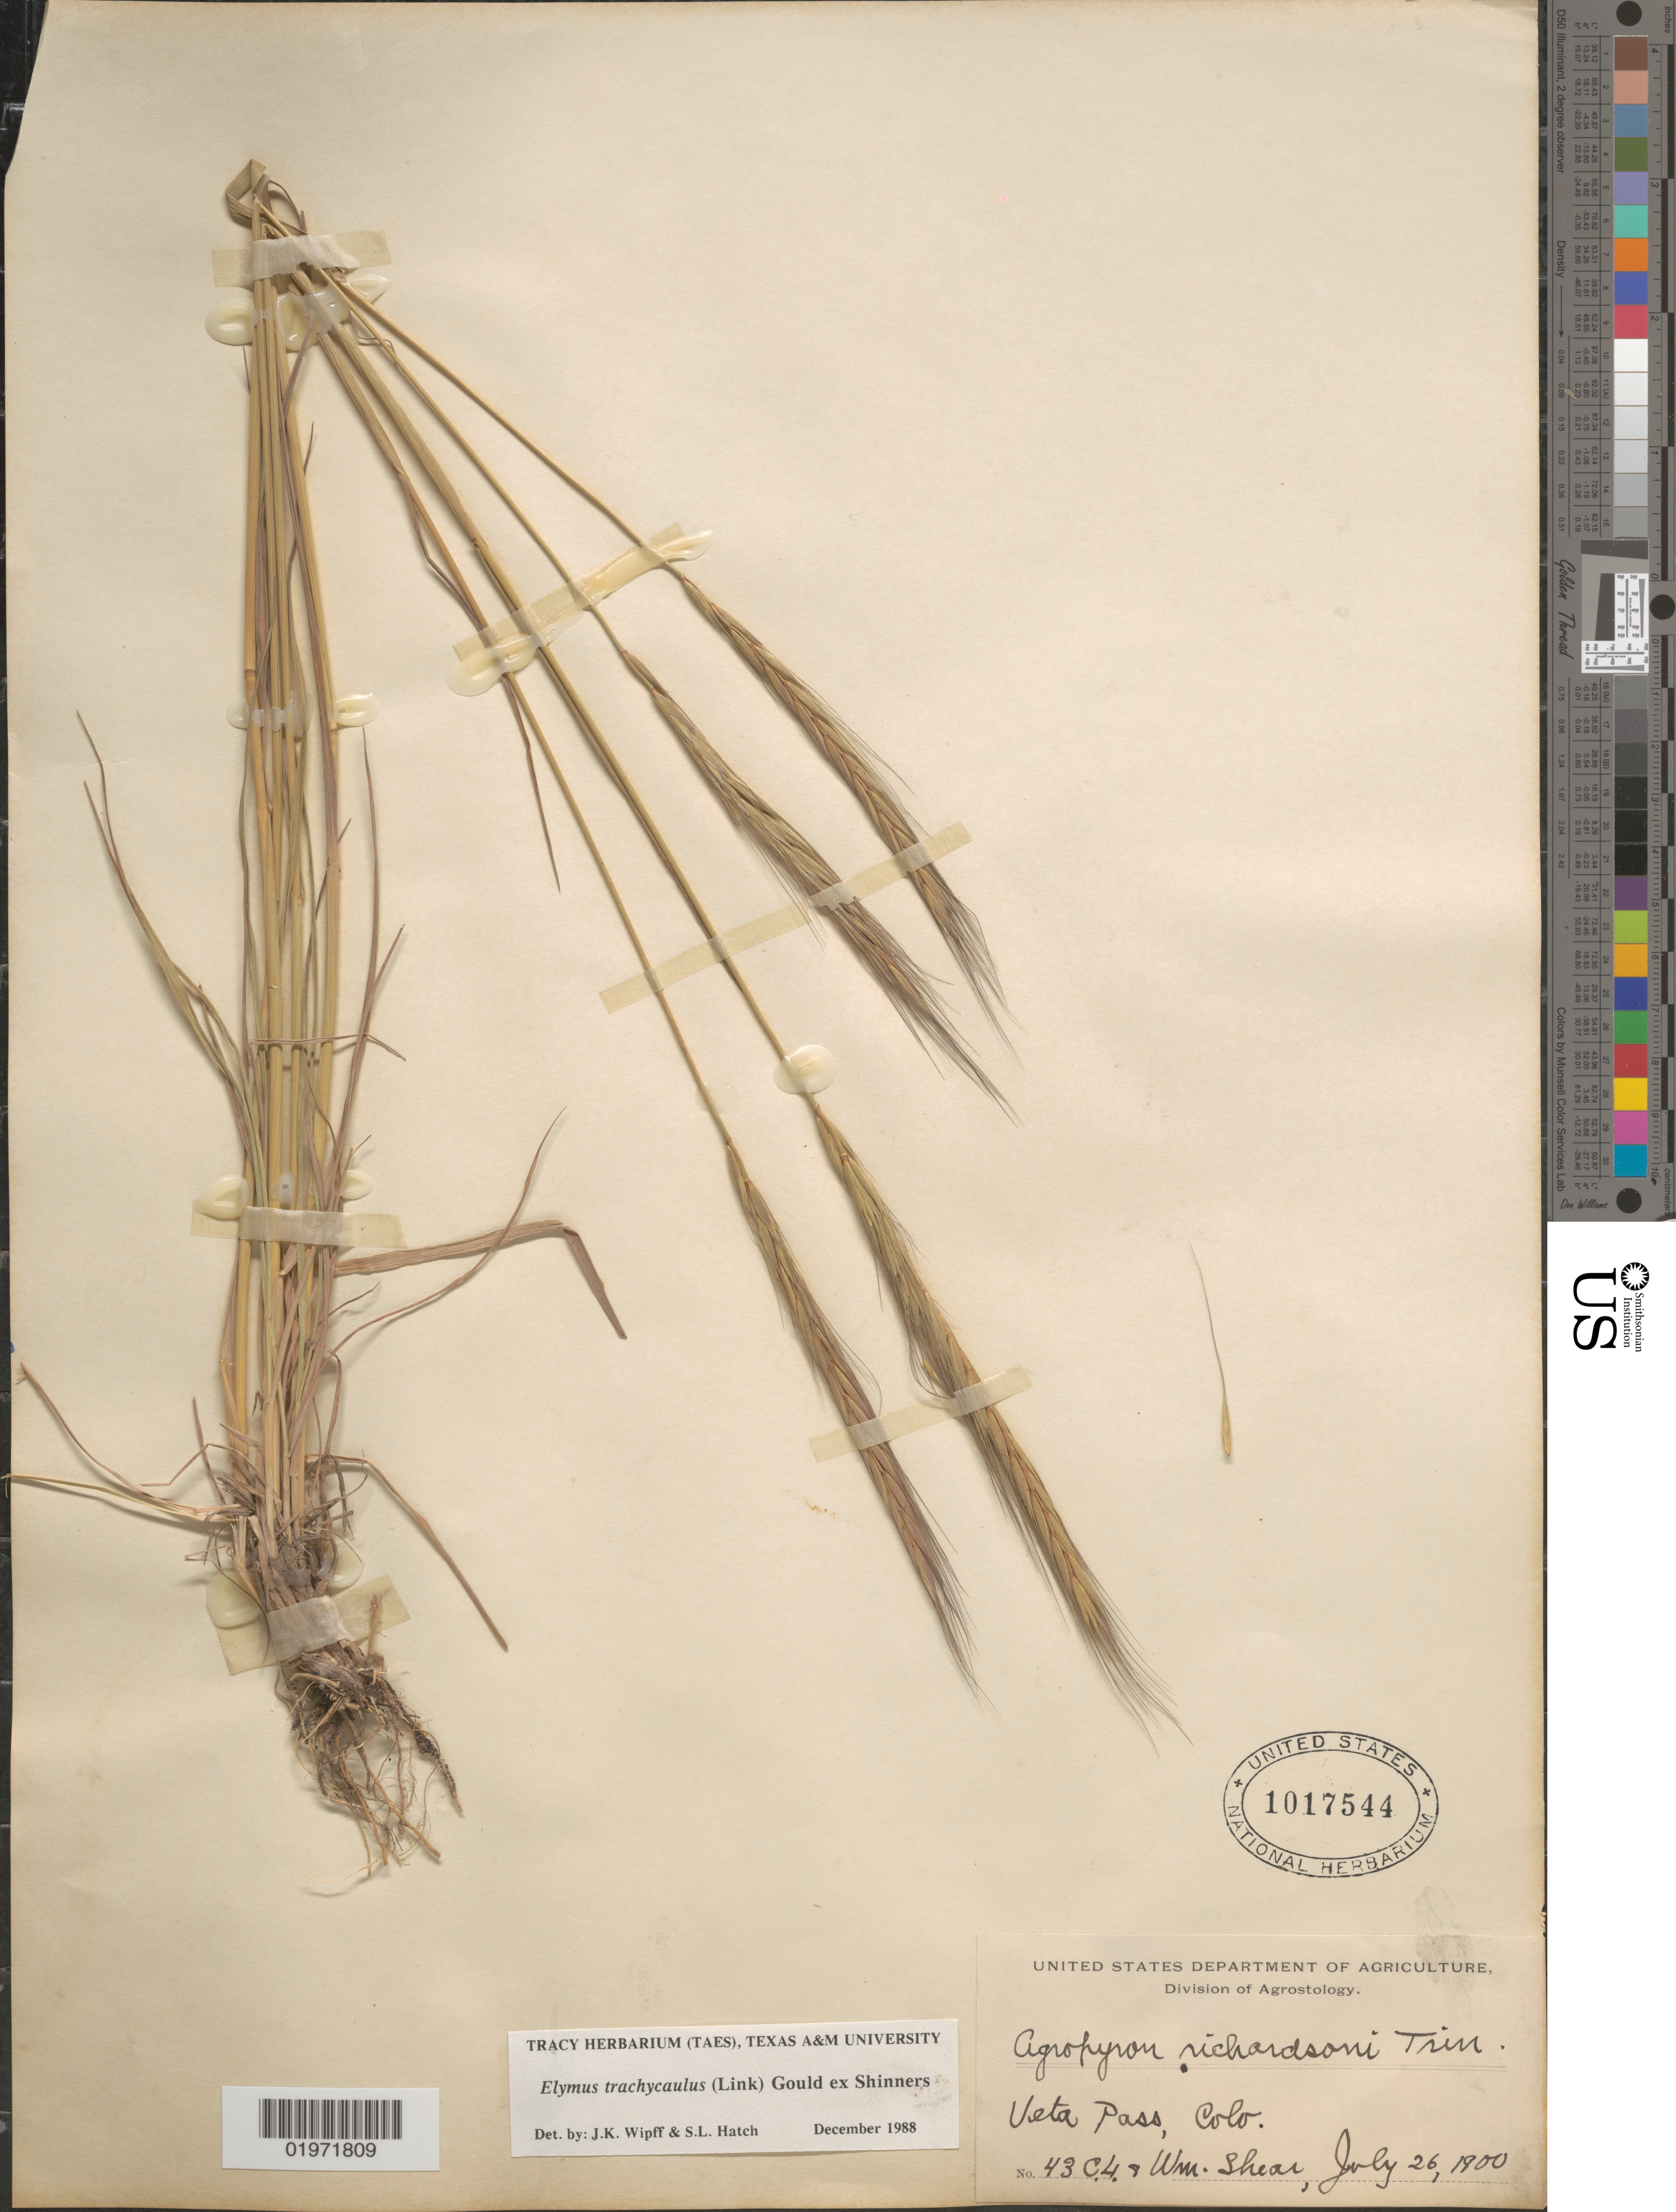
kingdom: Plantae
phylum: Tracheophyta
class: Liliopsida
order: Poales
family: Poaceae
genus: Elymus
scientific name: Elymus trachycaulus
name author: (Link) Gould ex Shinners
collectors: C. L. Shear & W. Shear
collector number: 43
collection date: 1900-07-26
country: United States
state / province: Colorado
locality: Veta Pass.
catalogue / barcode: US 1017544